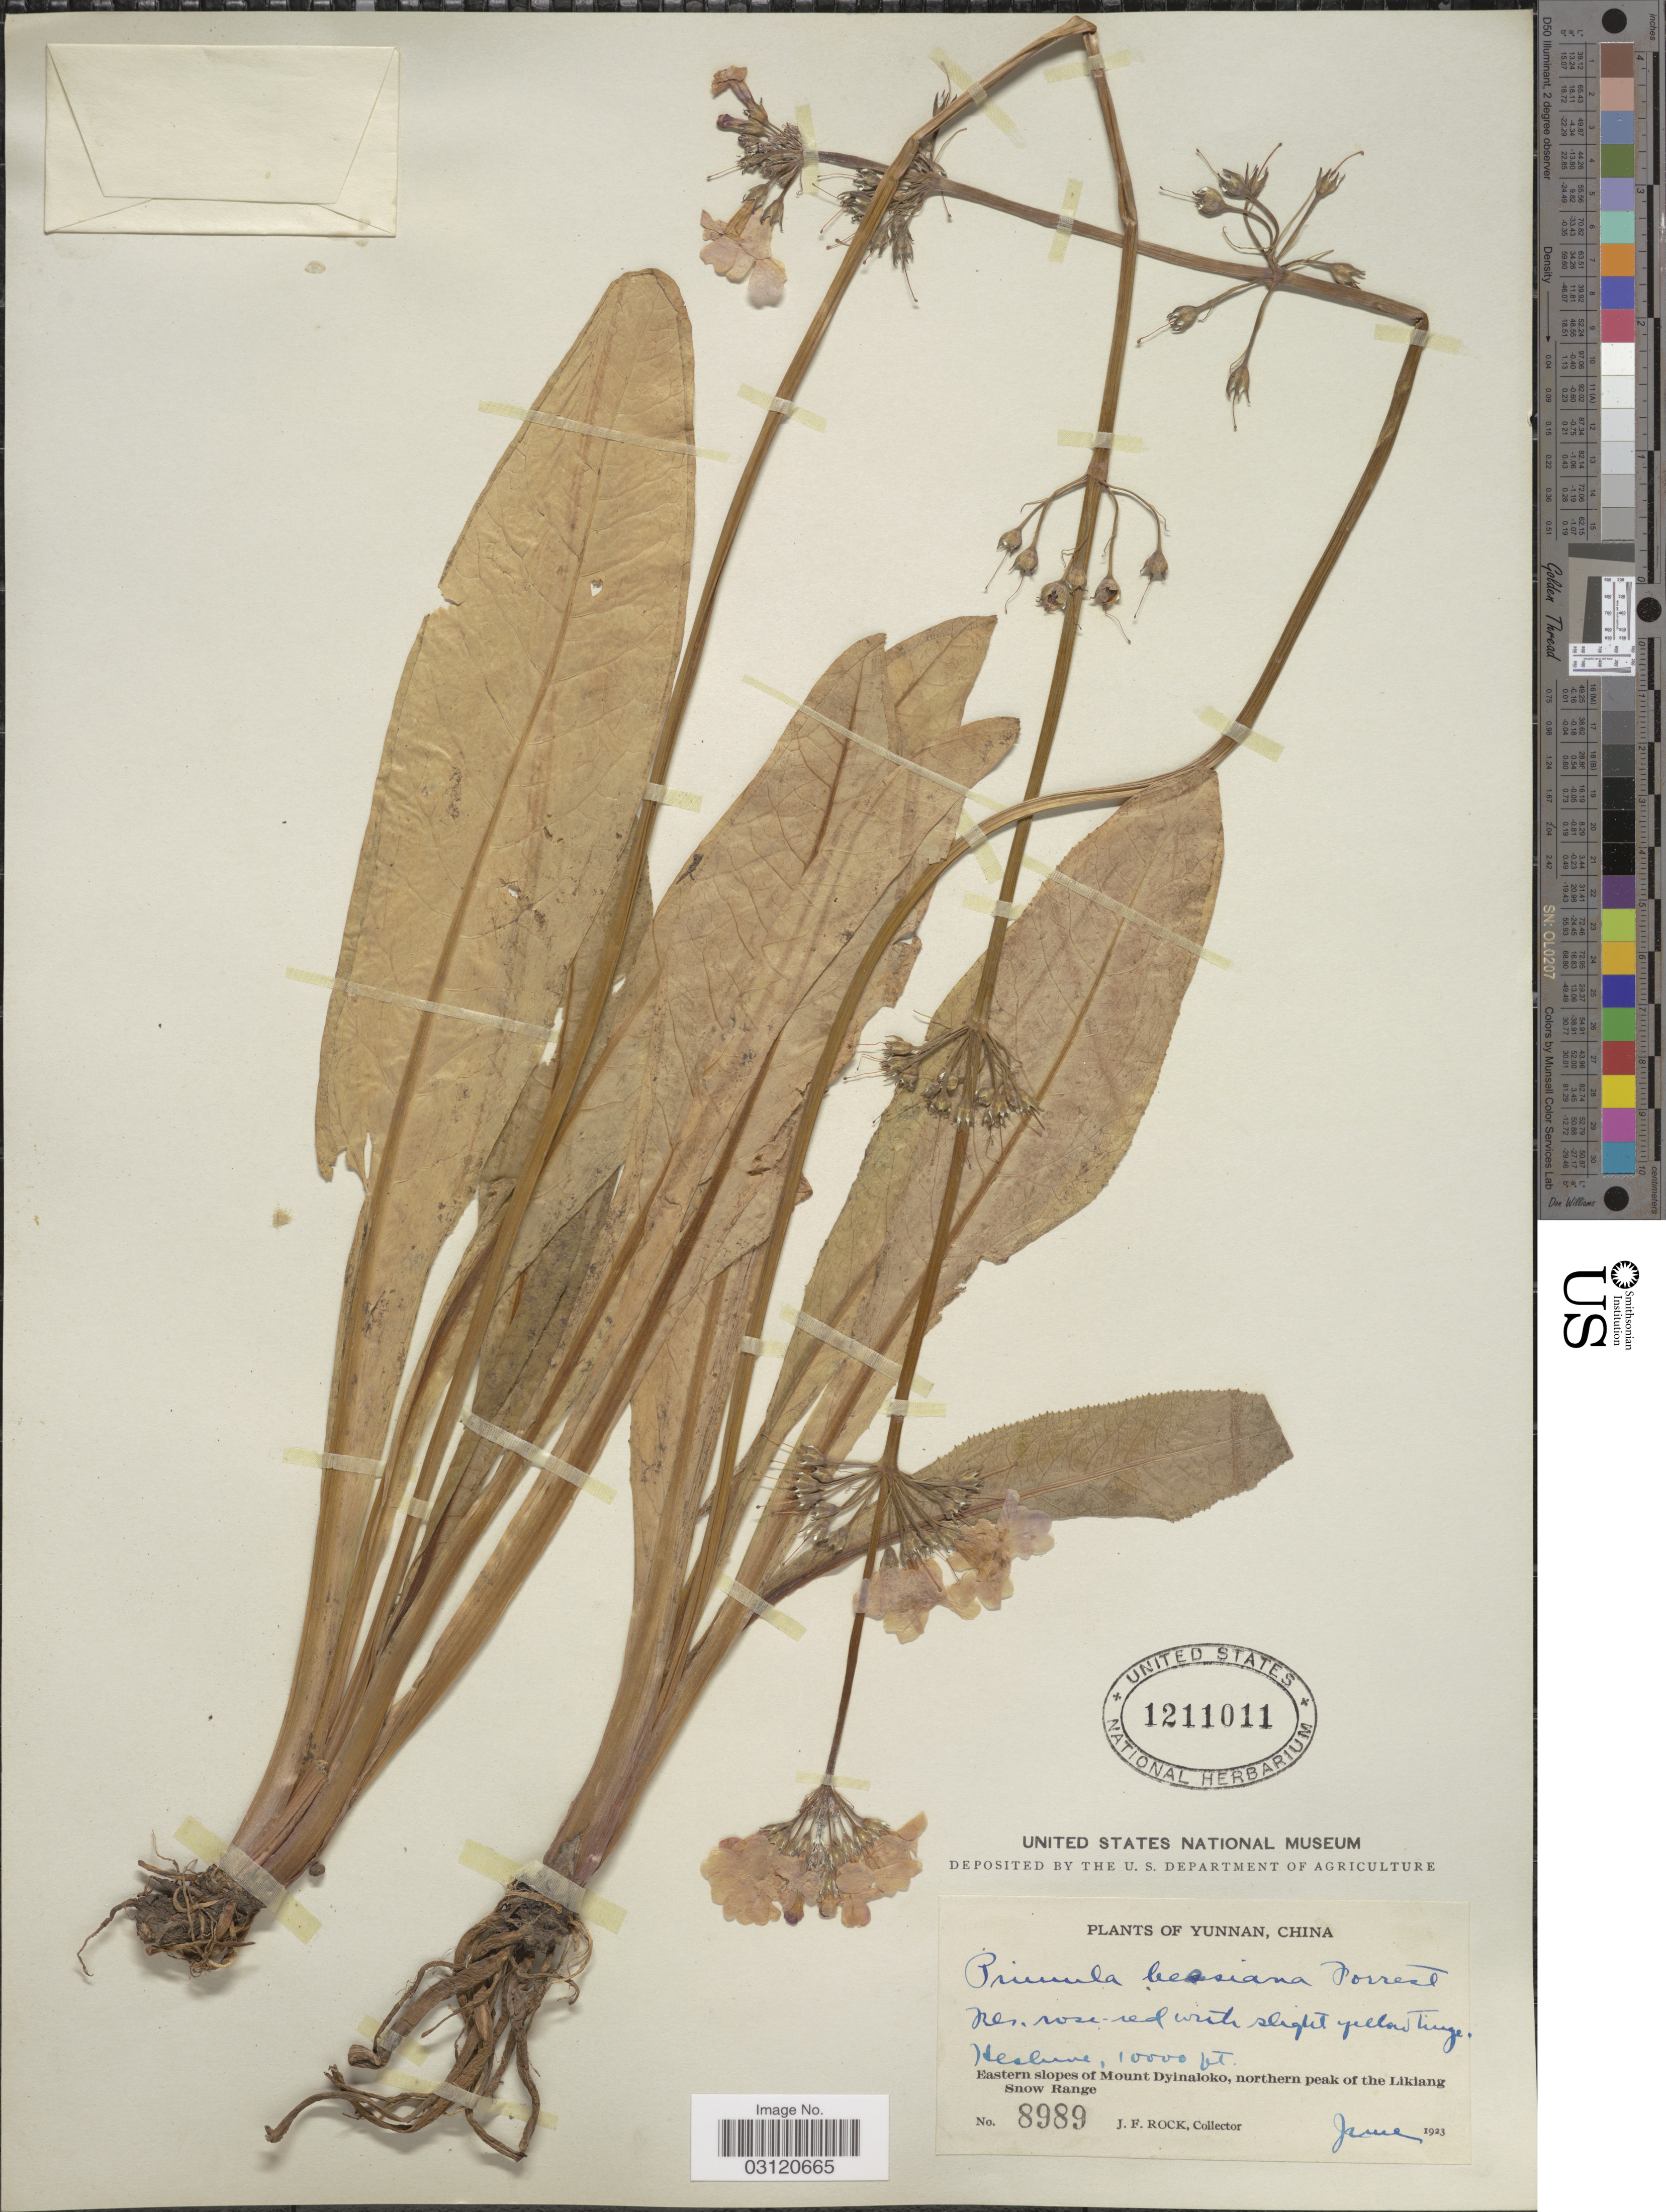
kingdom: Plantae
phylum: Tracheophyta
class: Magnoliopsida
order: Ericales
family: Primulaceae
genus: Primula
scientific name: Primula beesiana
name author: Forrest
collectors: J. Rock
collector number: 8989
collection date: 1923-06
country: China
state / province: Yunnan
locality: Heshwe, Eastern slopes of Mount Dyinaloko, northern peak of the Likiang Snow Range.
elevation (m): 3048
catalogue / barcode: US 1211011